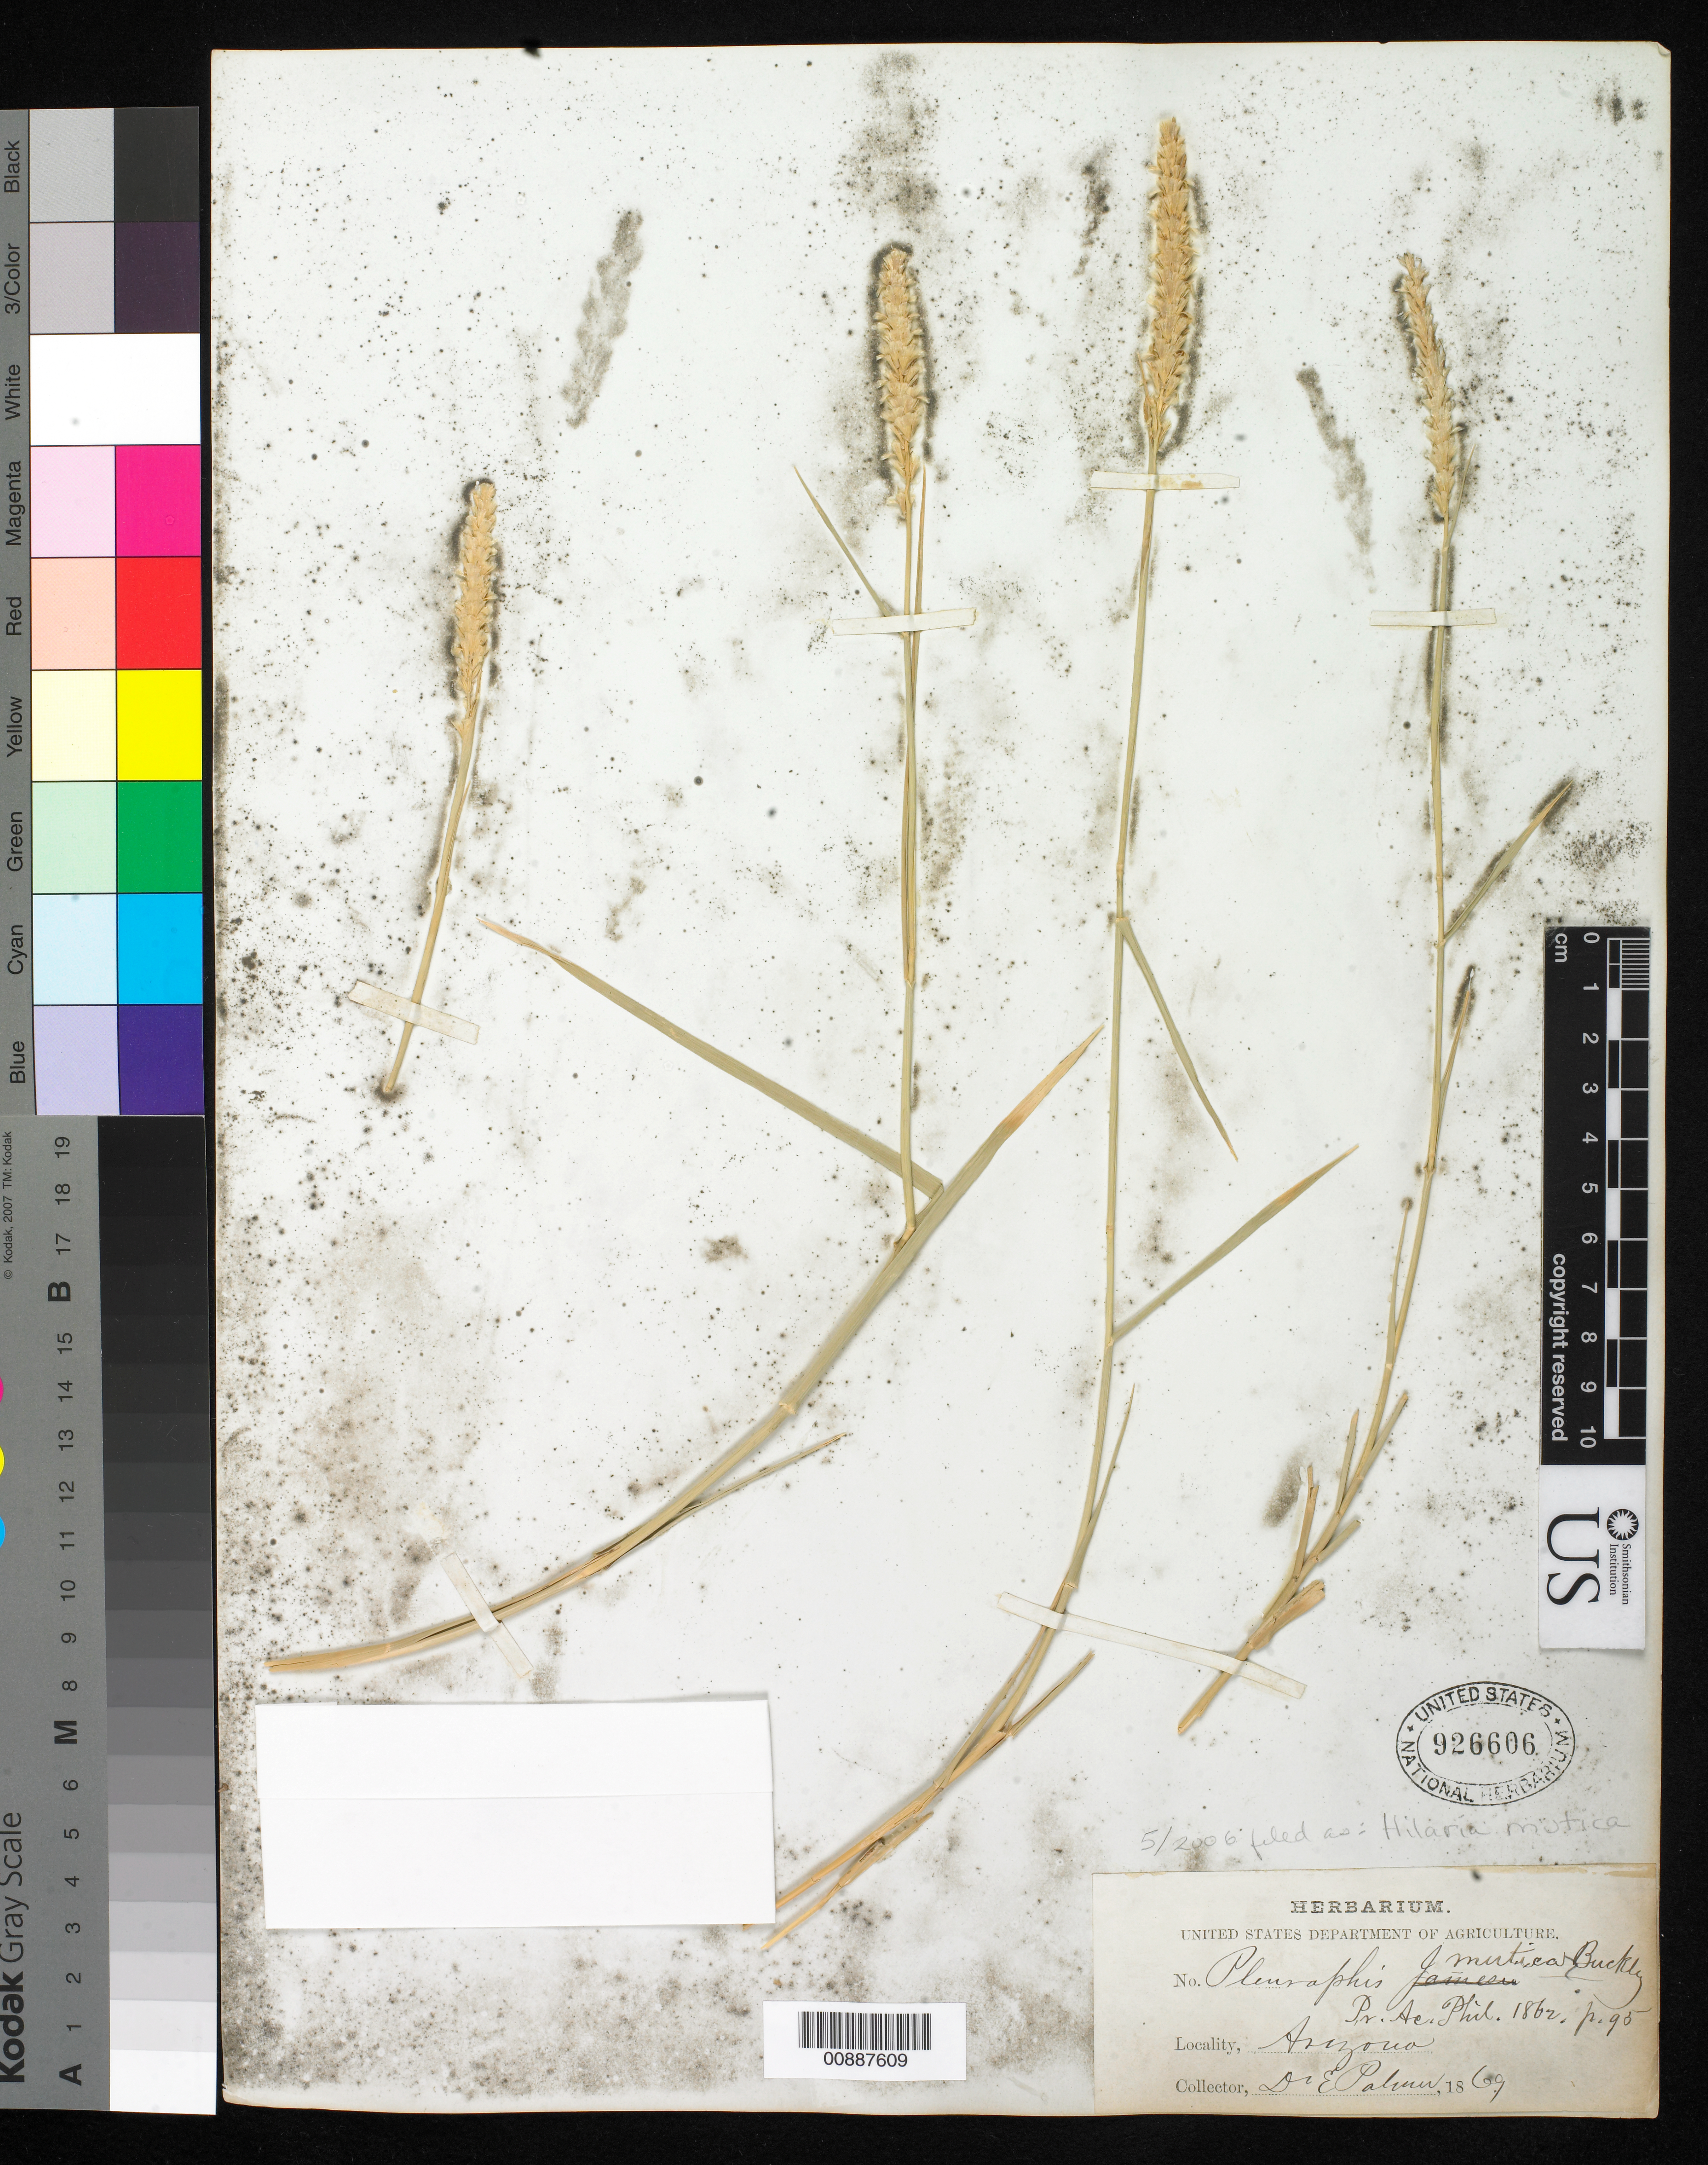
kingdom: Plantae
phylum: Tracheophyta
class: Liliopsida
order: Poales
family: Poaceae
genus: Hilaria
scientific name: Hilaria mutica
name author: (Buckley) Benth.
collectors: E. Palmer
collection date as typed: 1869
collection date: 1869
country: United States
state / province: Arizona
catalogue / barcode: US 926606